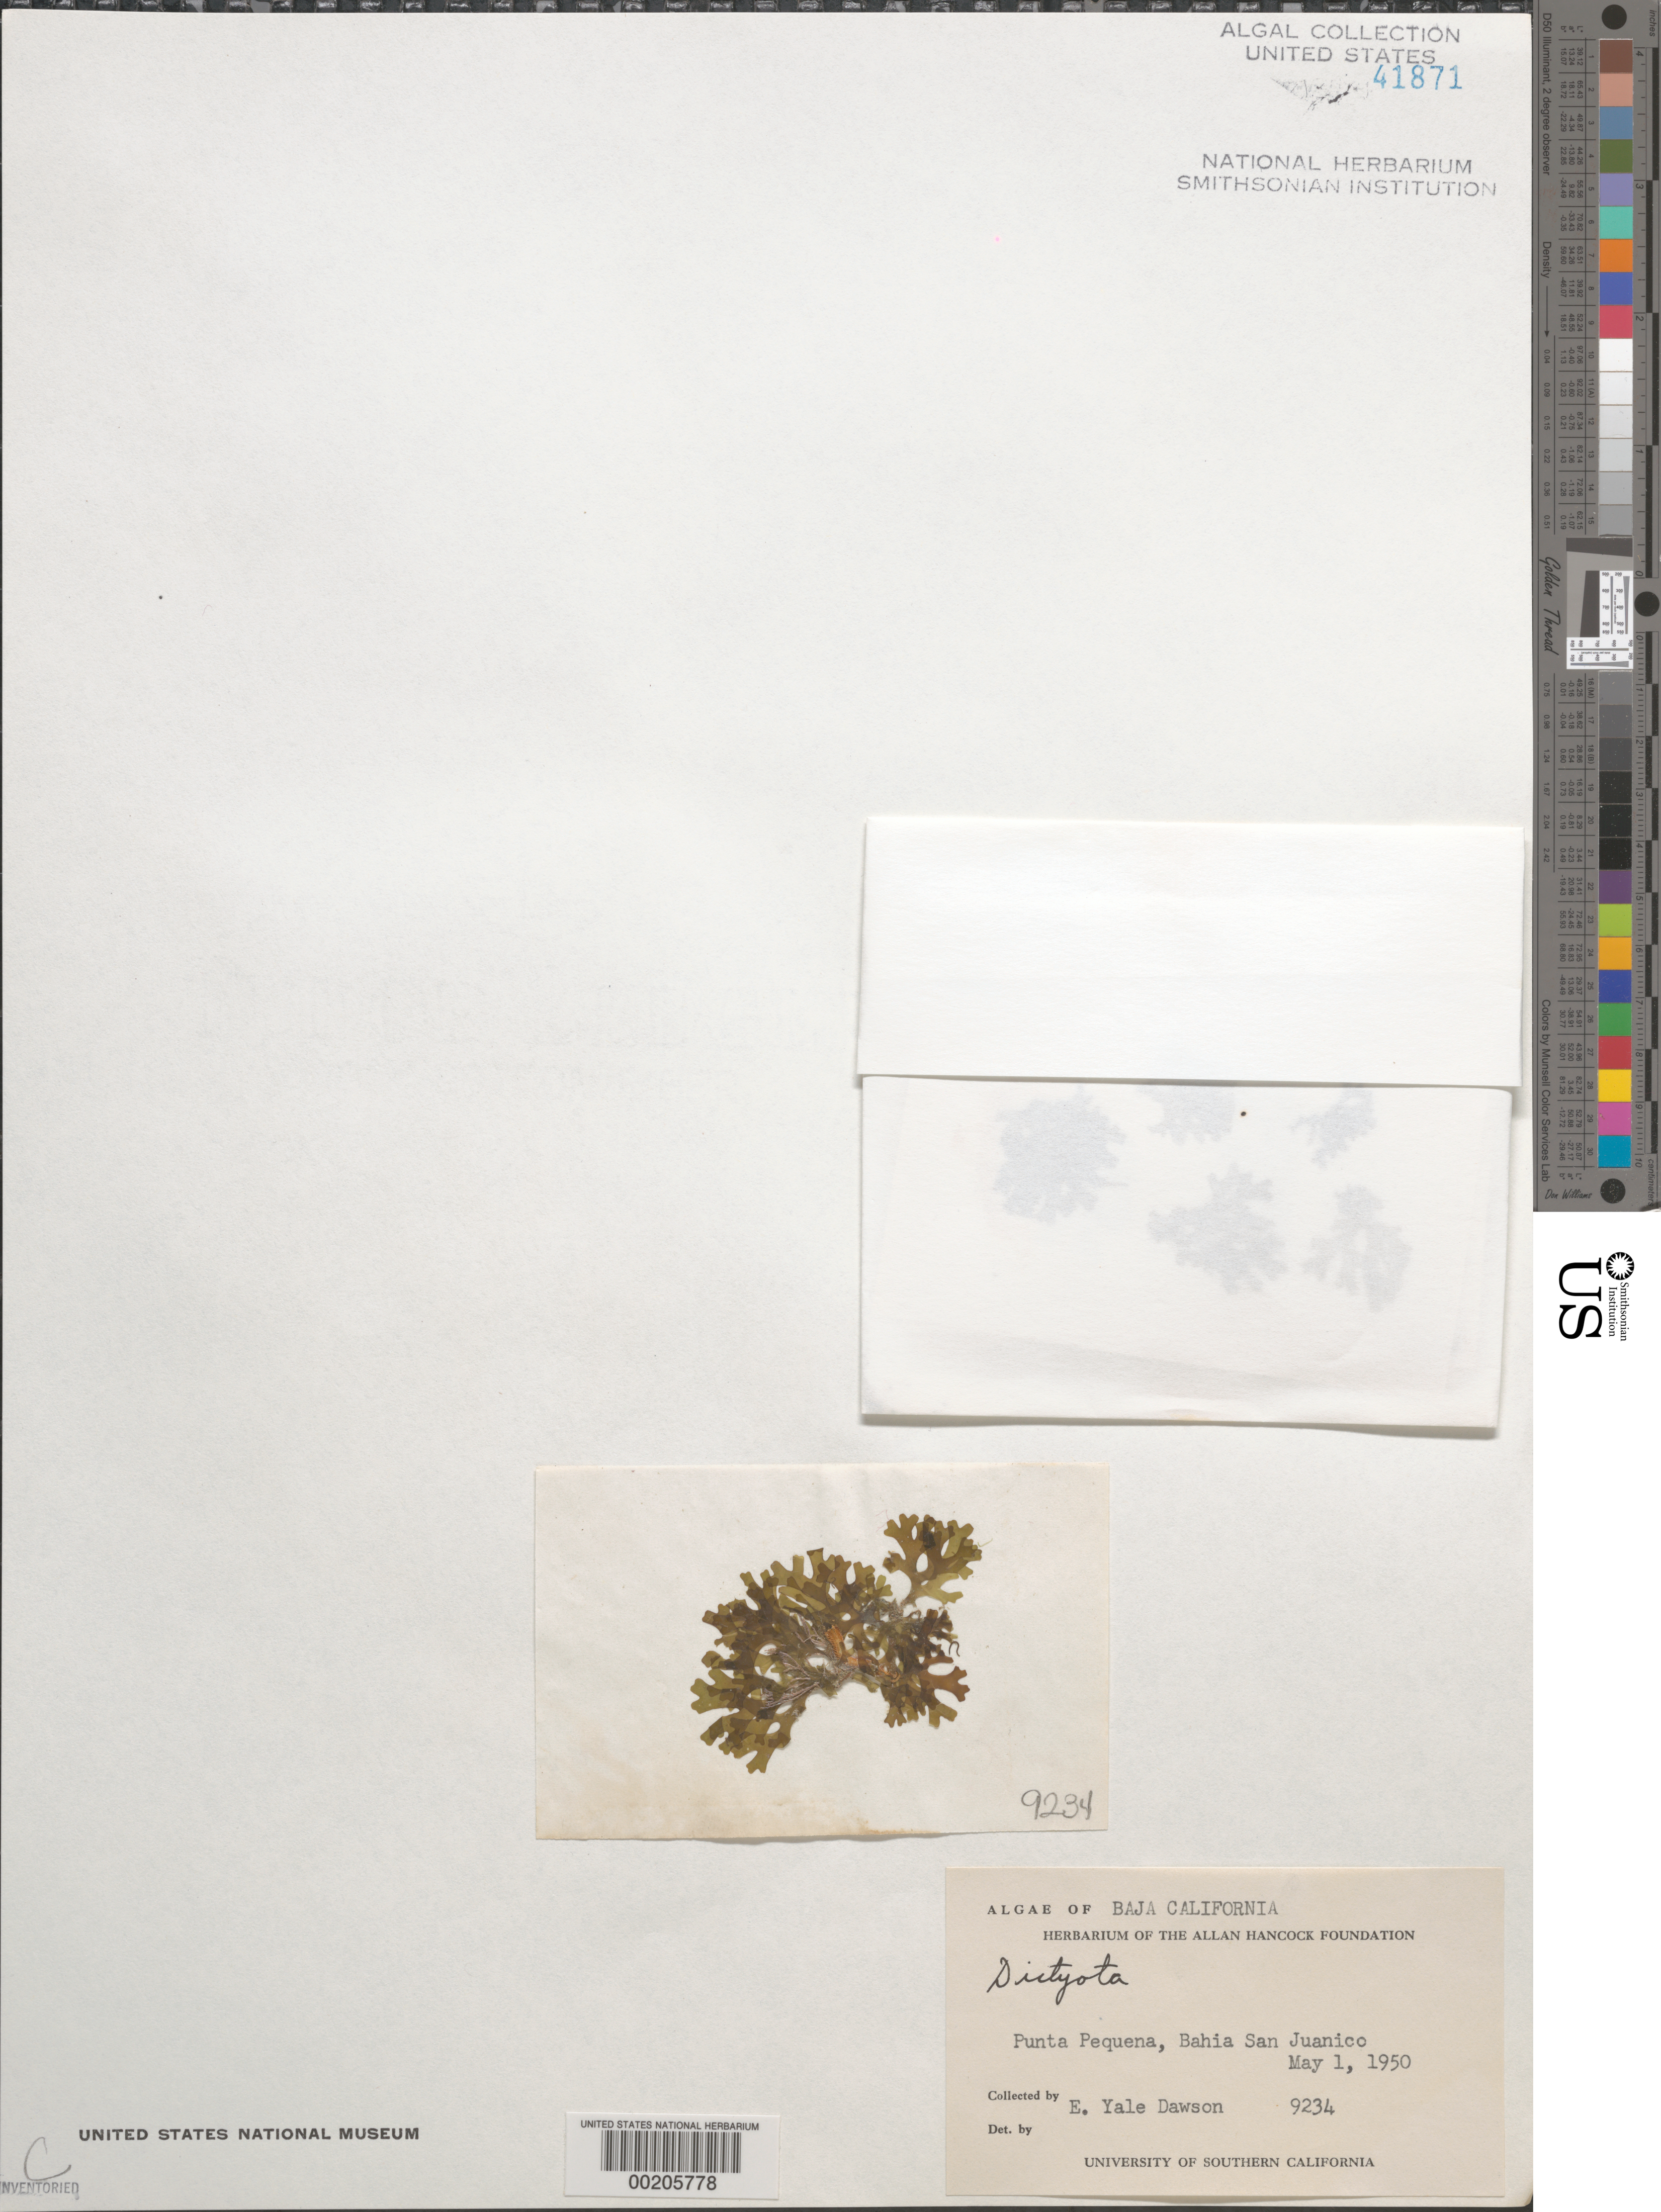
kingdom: Chromista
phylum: Ochrophyta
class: Phaeophyceae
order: Dictyotales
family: Dictyotaceae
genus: Dictyota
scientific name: Dictyota sp.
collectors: E. Y. Dawson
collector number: EYD 9234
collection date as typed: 01 May 1950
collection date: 1950-05-01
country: Mexico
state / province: Baja California Sur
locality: Punta Pequena, Bahia San Juanico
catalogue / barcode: US 41871